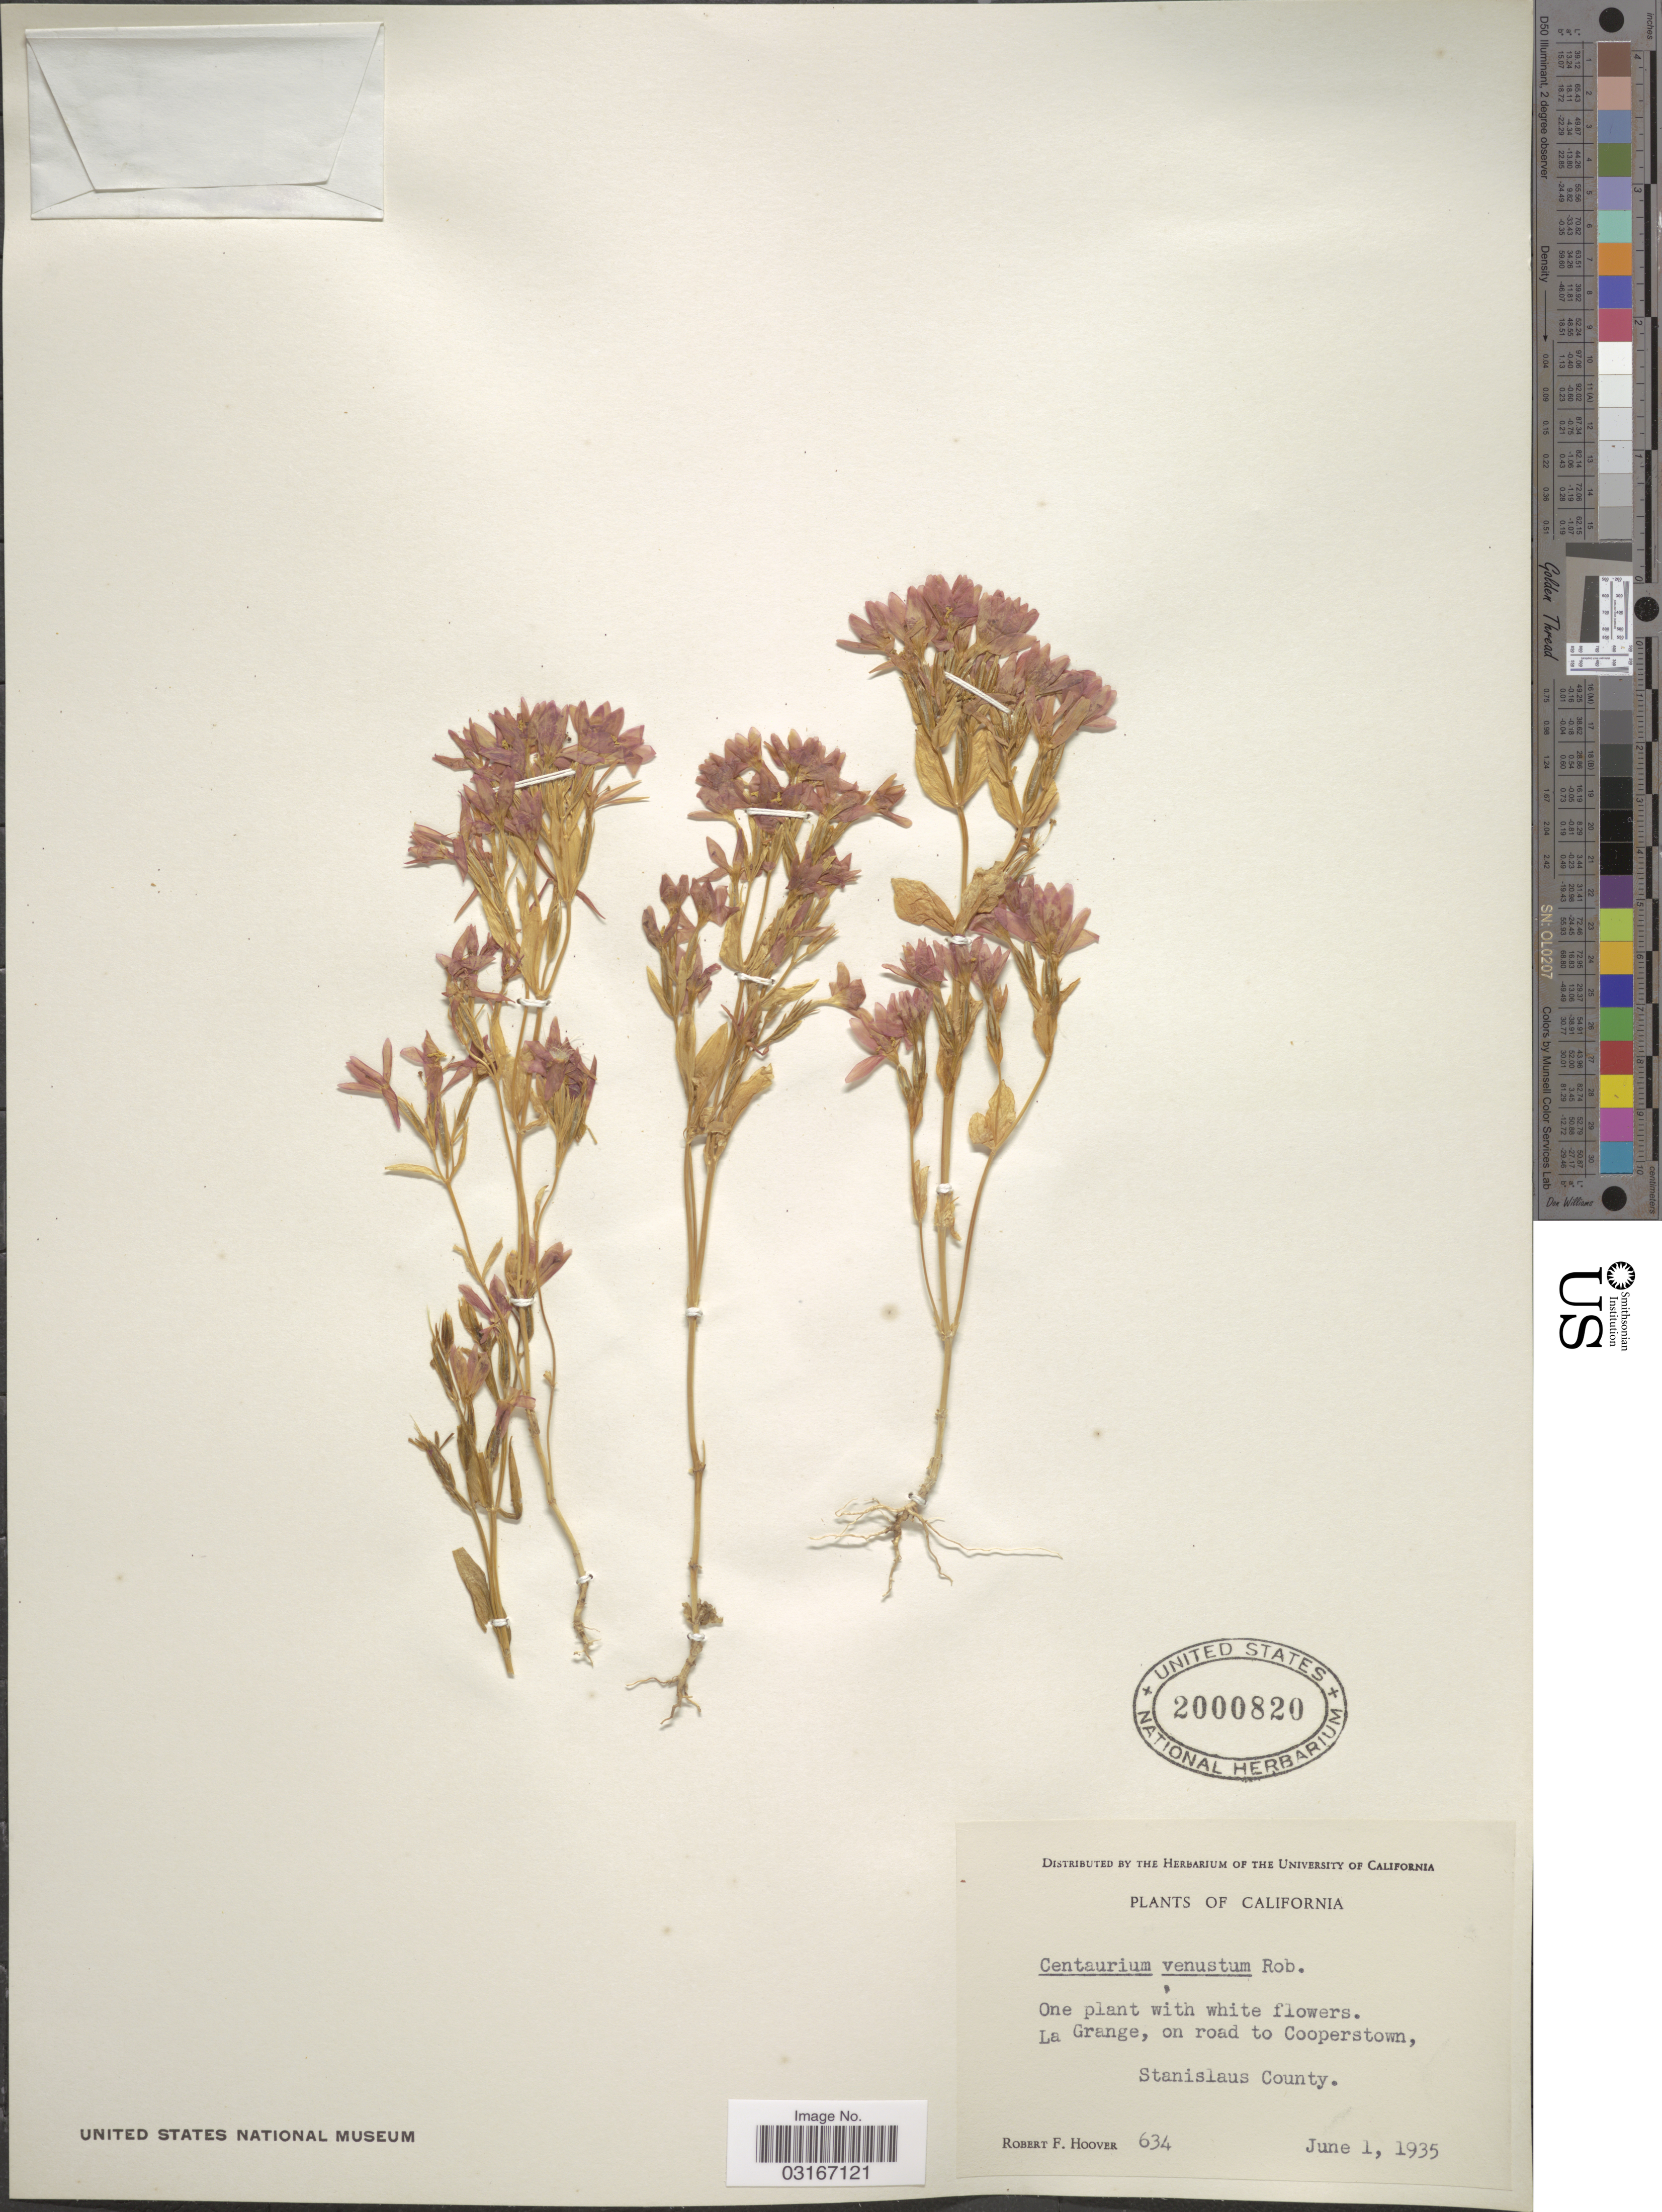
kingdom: Plantae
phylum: Tracheophyta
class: Magnoliopsida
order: Gentianales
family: Gentianaceae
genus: Centaurium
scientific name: Centaurium venustum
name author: (A. Gray) B.L. Rob.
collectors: R. F. Hoover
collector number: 634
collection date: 1935-06-01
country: United States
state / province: California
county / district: Stanislaus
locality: La Grange, on road to Cooperstown, Stanislaus County.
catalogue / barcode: US 2000820